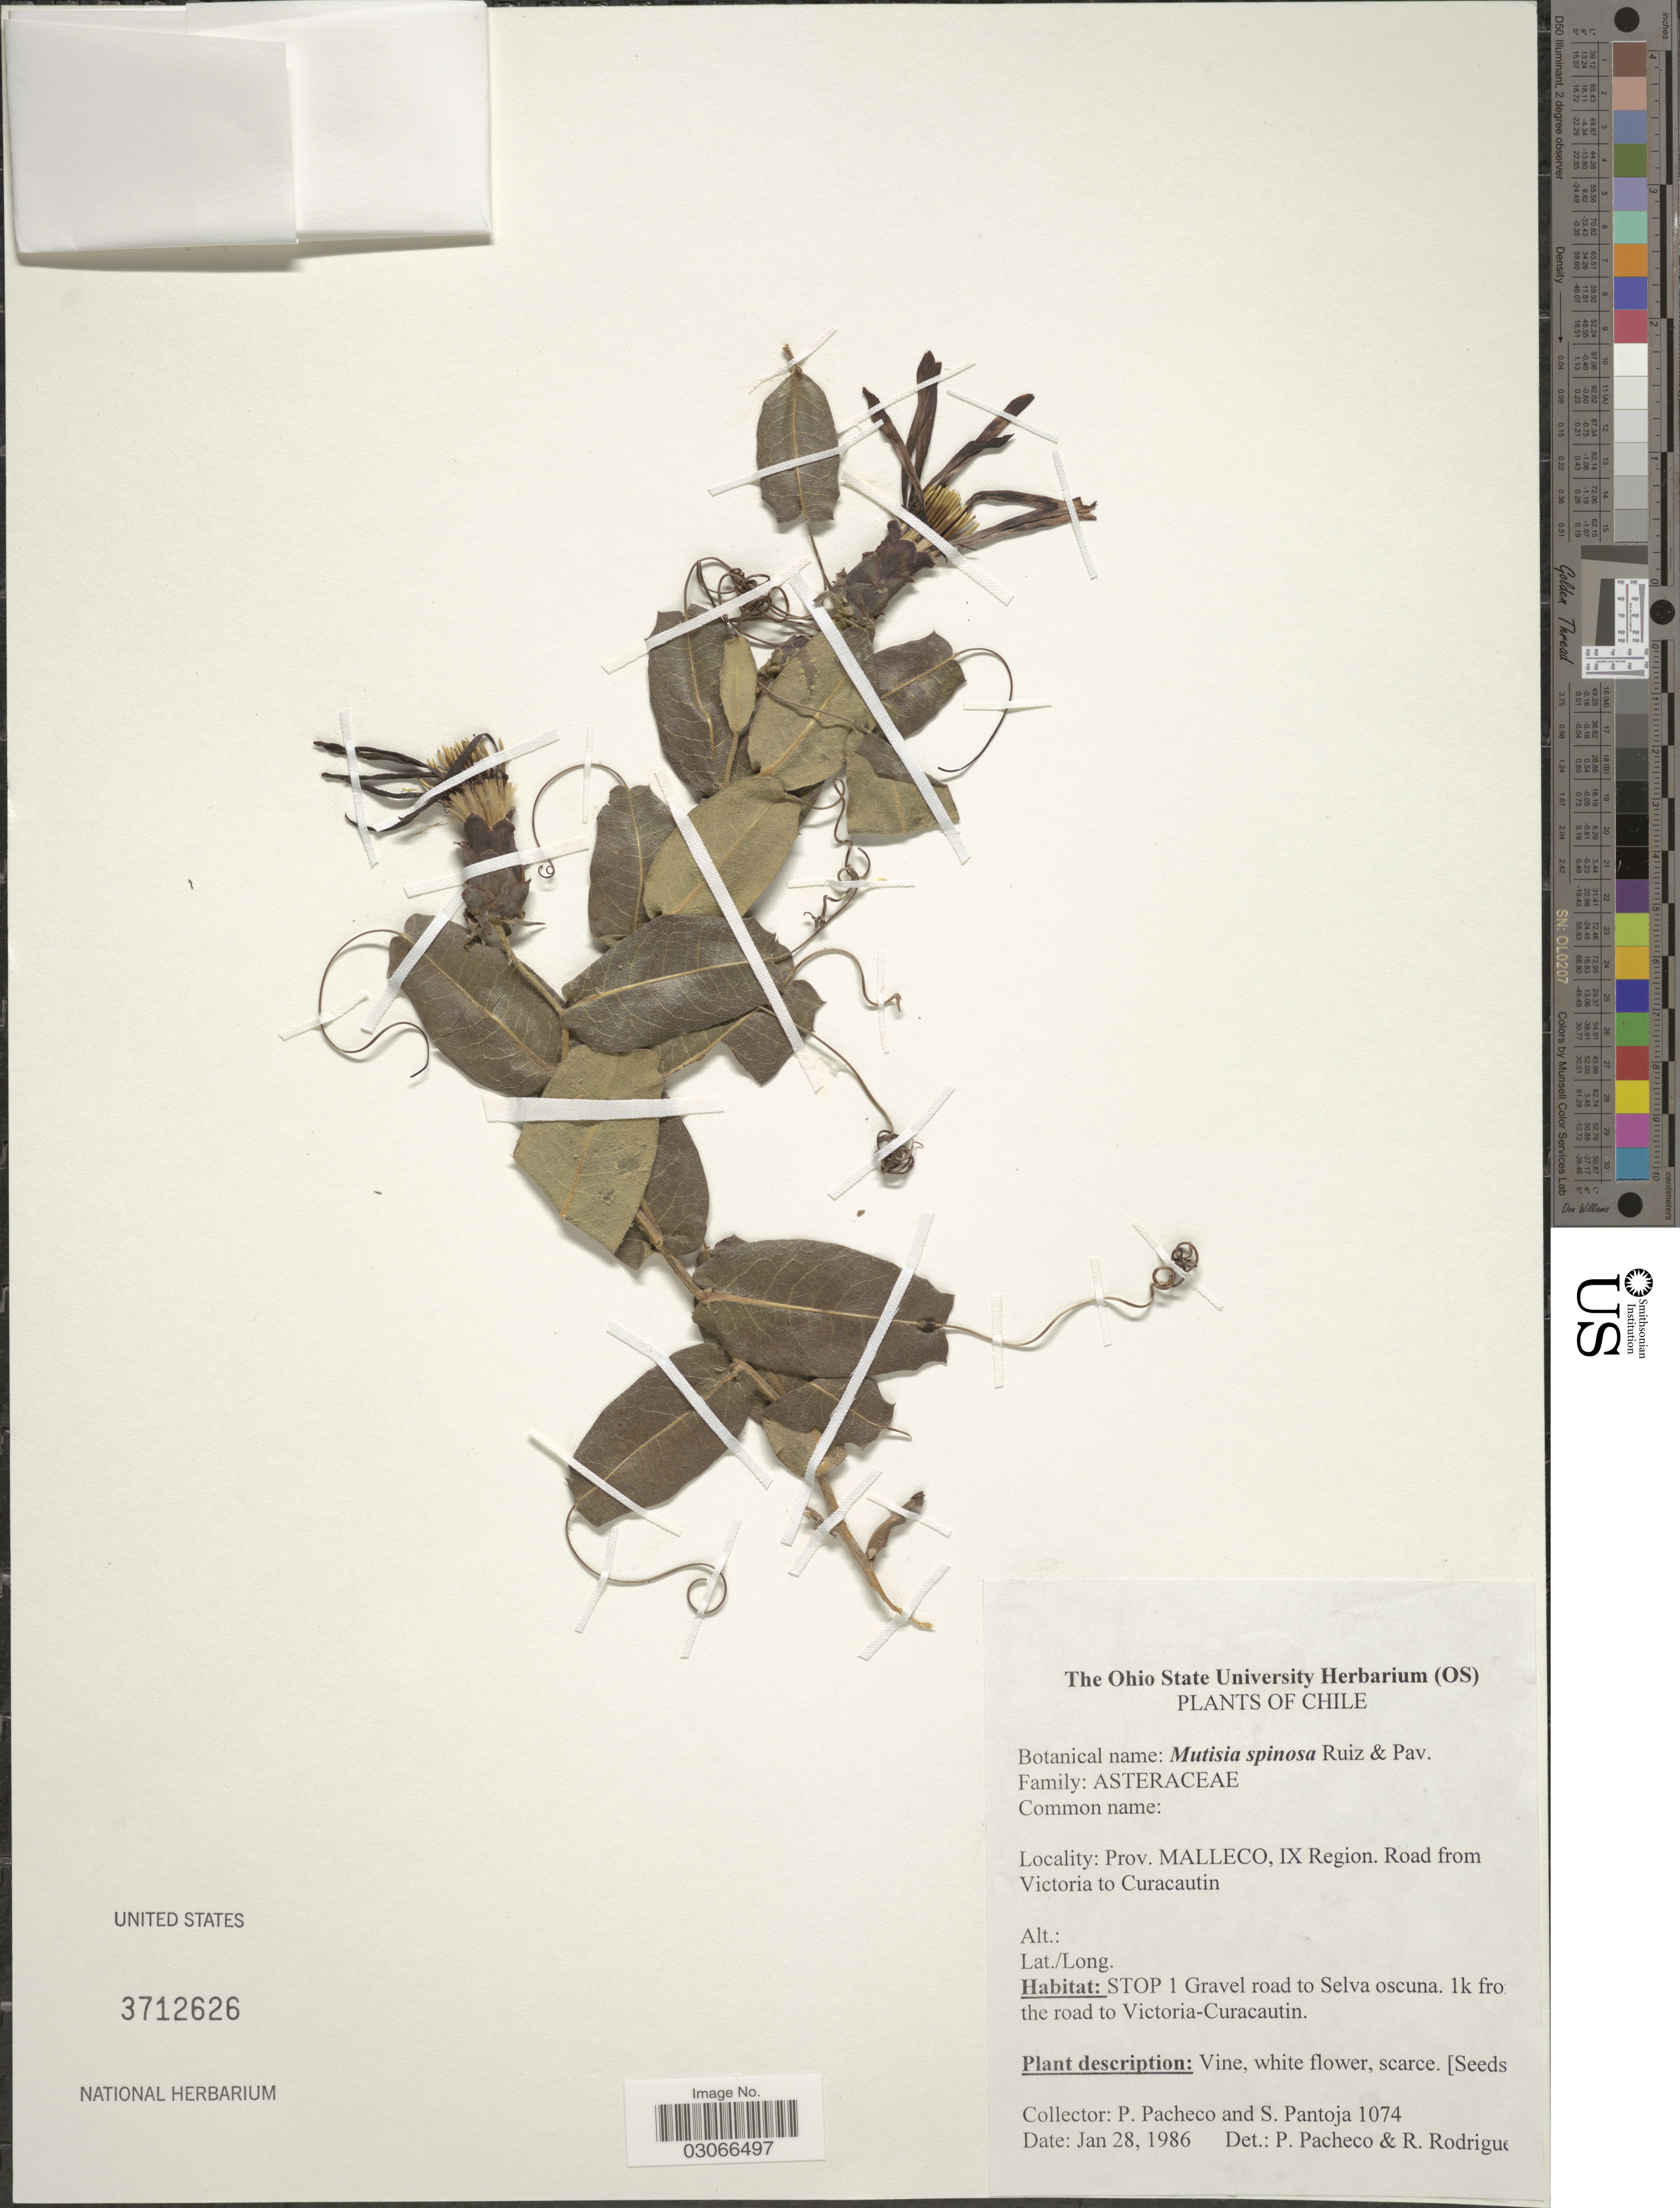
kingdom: Plantae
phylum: Tracheophyta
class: Magnoliopsida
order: Asterales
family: Asteraceae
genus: Mutisia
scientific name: Mutisia spinosa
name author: Ruiz & Pav.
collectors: P. Pacheco & S. PANTOJA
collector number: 1074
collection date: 1986-01-28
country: Chile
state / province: Araucanía (IX)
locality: Prov. Malleco, IX Region. Road from Victoria to Curacautin. Stop 1 Gravel road to Selva oscuna. 1 k from the road to Victoria-Curacautin.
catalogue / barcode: US 3712626